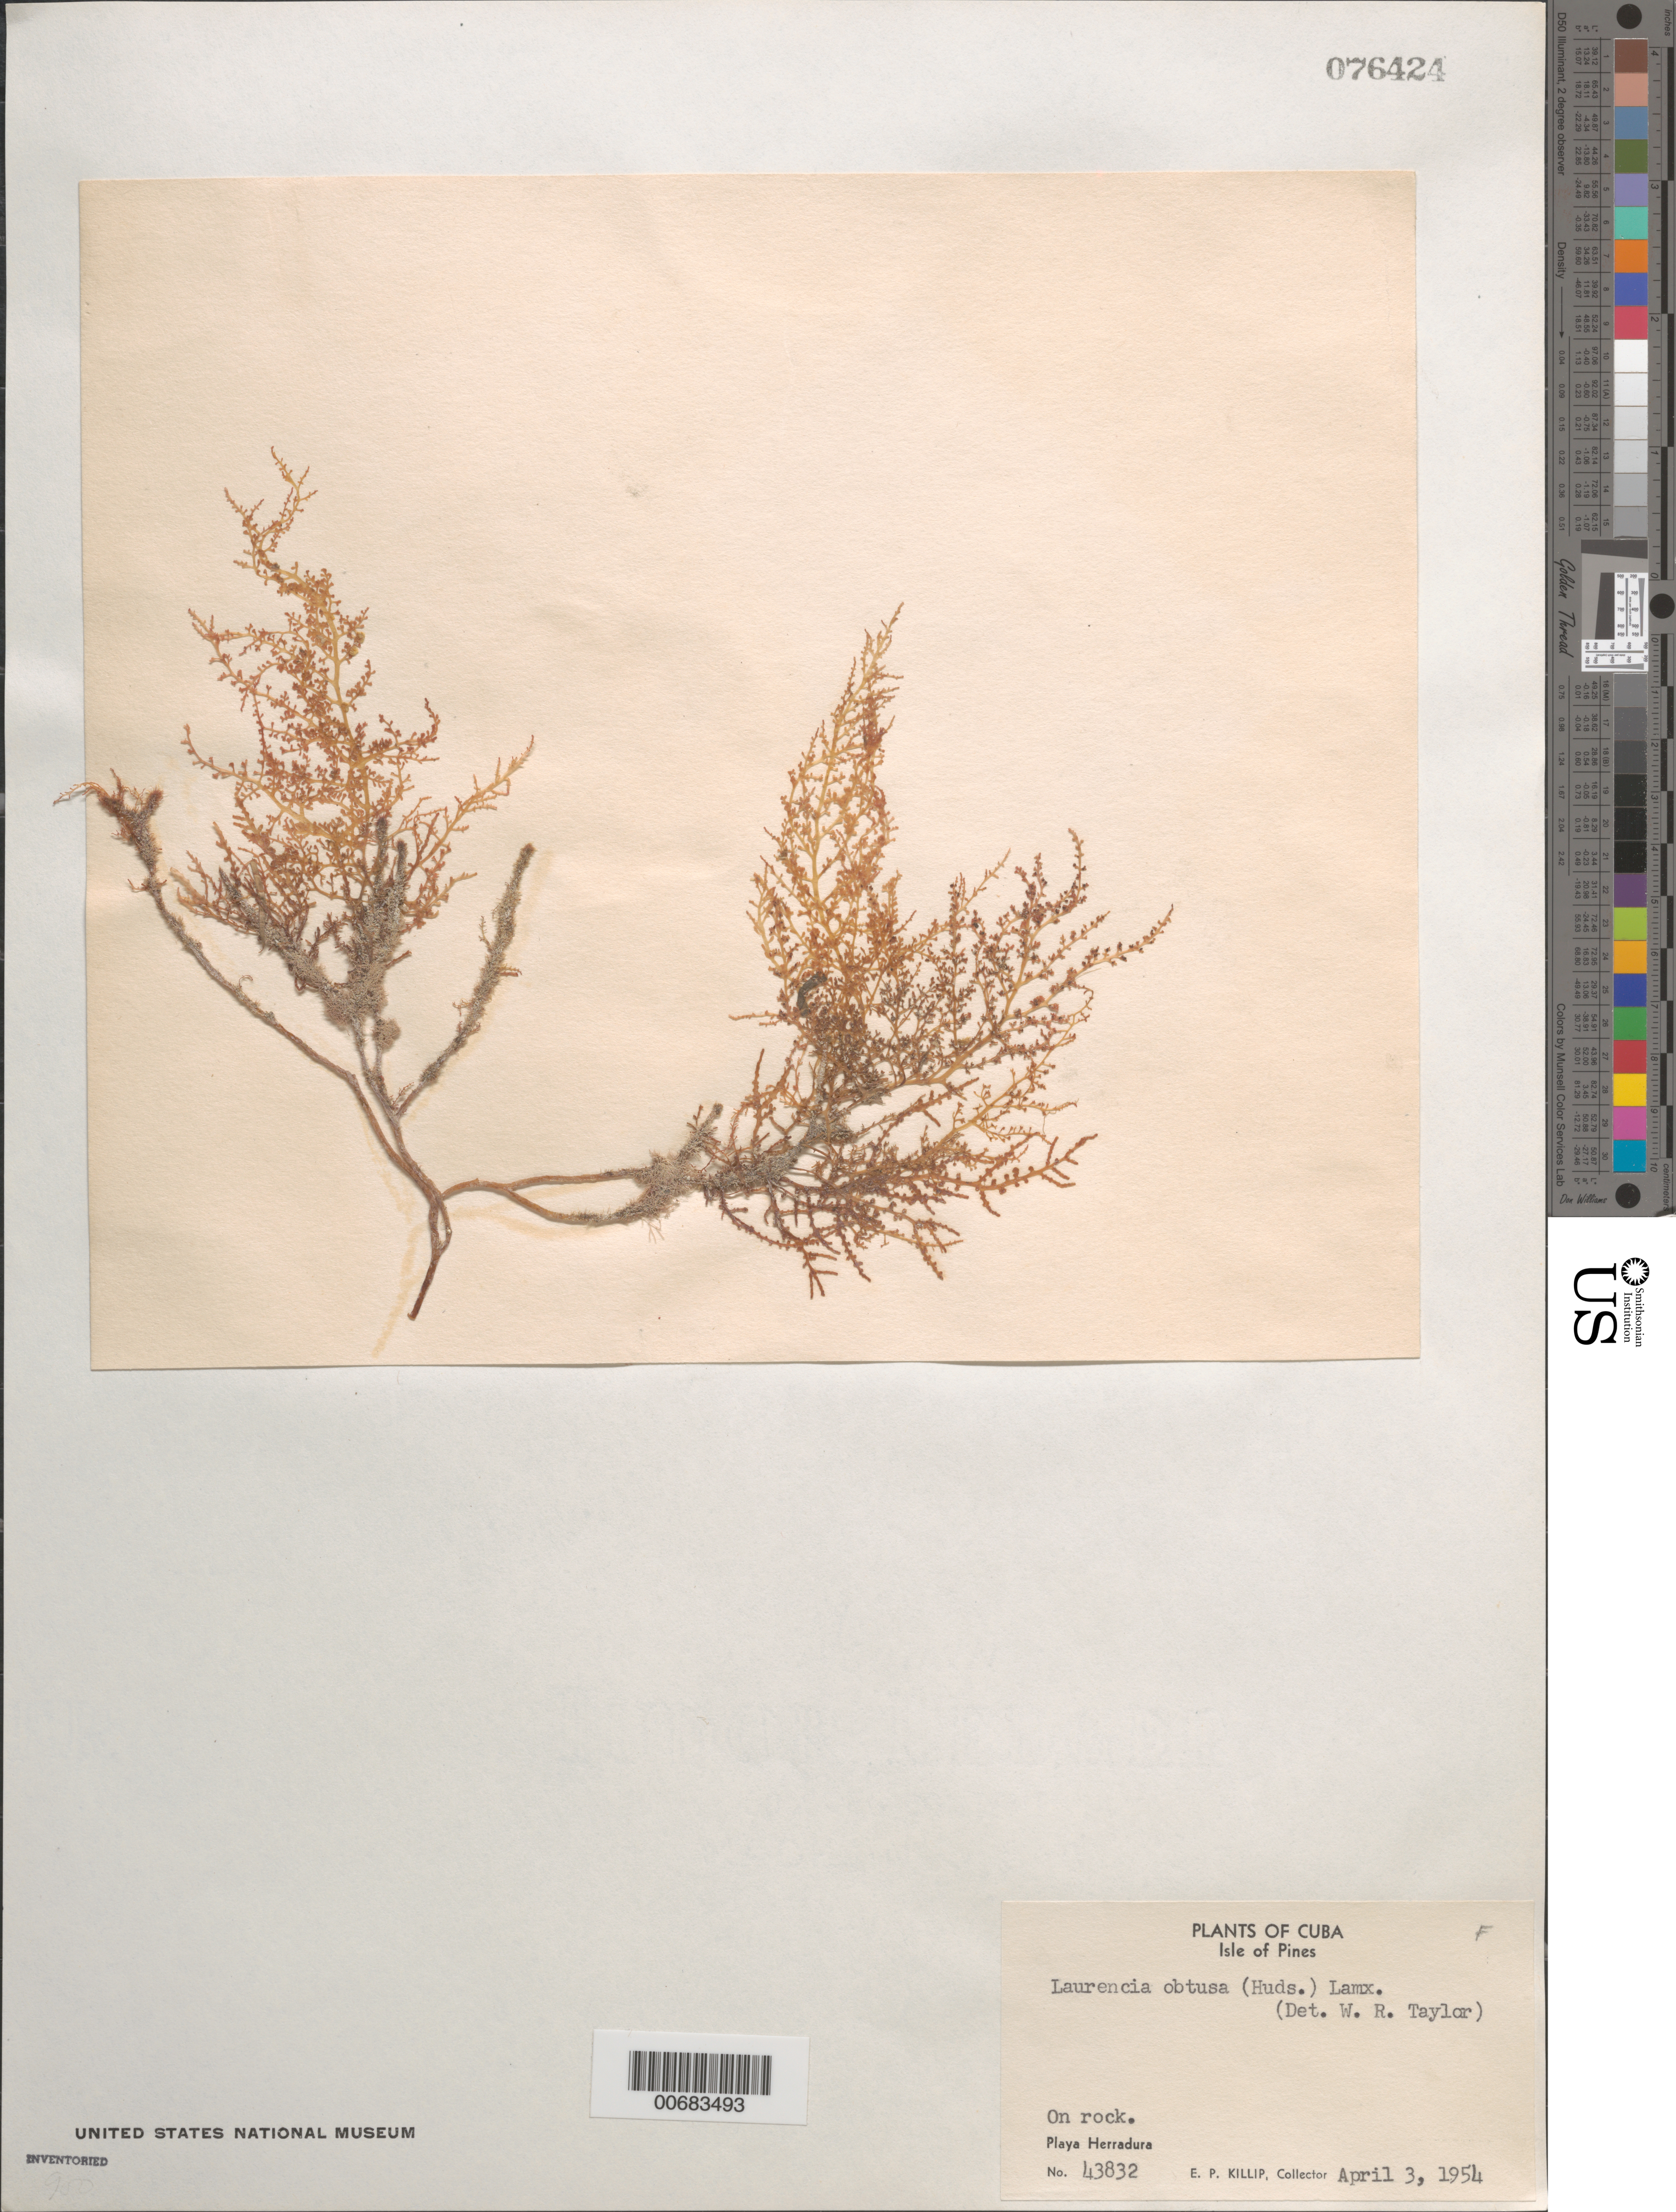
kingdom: Plantae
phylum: Rhodophyta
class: Florideophyceae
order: Ceramiales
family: Rhodomelaceae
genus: Laurencia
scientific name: Laurencia obtusa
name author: (Huds.) J.V.Lamouroux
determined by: Taylor, William R.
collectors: E. P. Killip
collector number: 43832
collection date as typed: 03 Apr 1954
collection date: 1954-04-03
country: Cuba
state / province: Isla de La Juventud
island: Isla de la Juventud (Isle of Pines)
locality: Playa Herradura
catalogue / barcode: US 76424